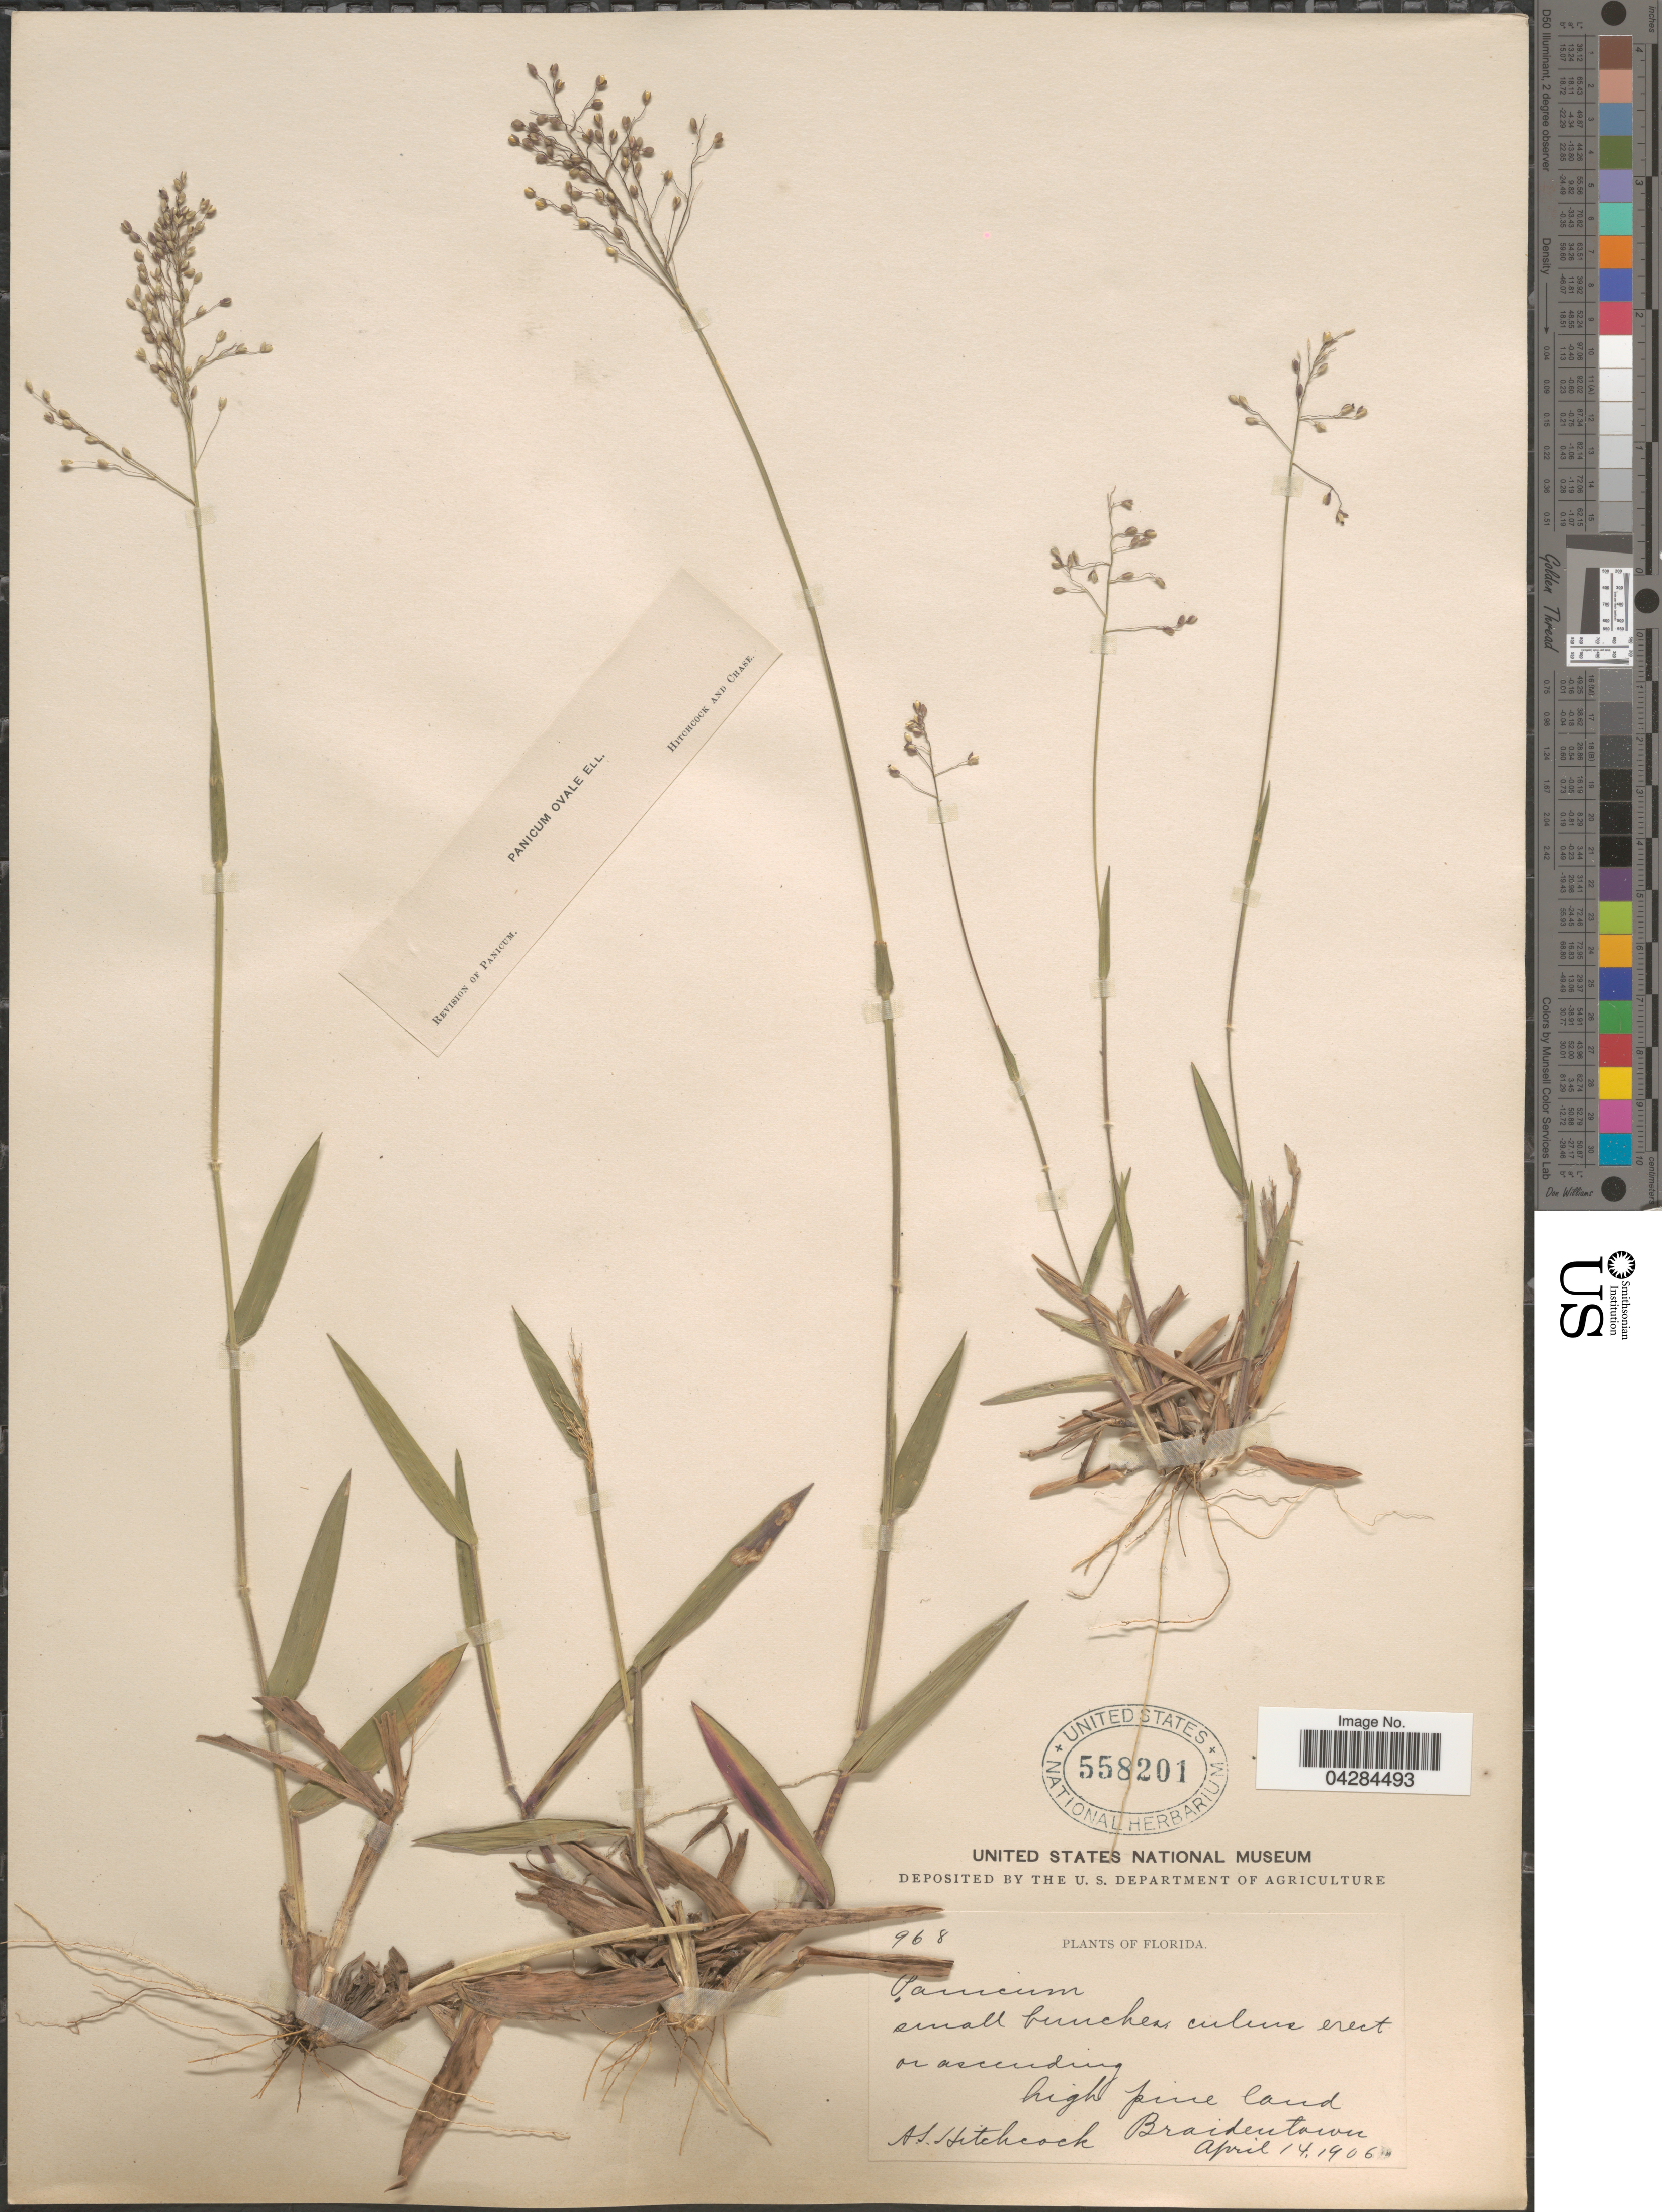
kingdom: Plantae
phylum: Tracheophyta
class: Liliopsida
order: Poales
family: Poaceae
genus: Dichanthelium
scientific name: Dichanthelium ovale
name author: (Elliott) Gould & C.A. Clark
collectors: A. S. Hitchcock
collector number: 968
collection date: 1906-04-14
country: United States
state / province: Florida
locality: High pine land Braidentown.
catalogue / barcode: US 558201